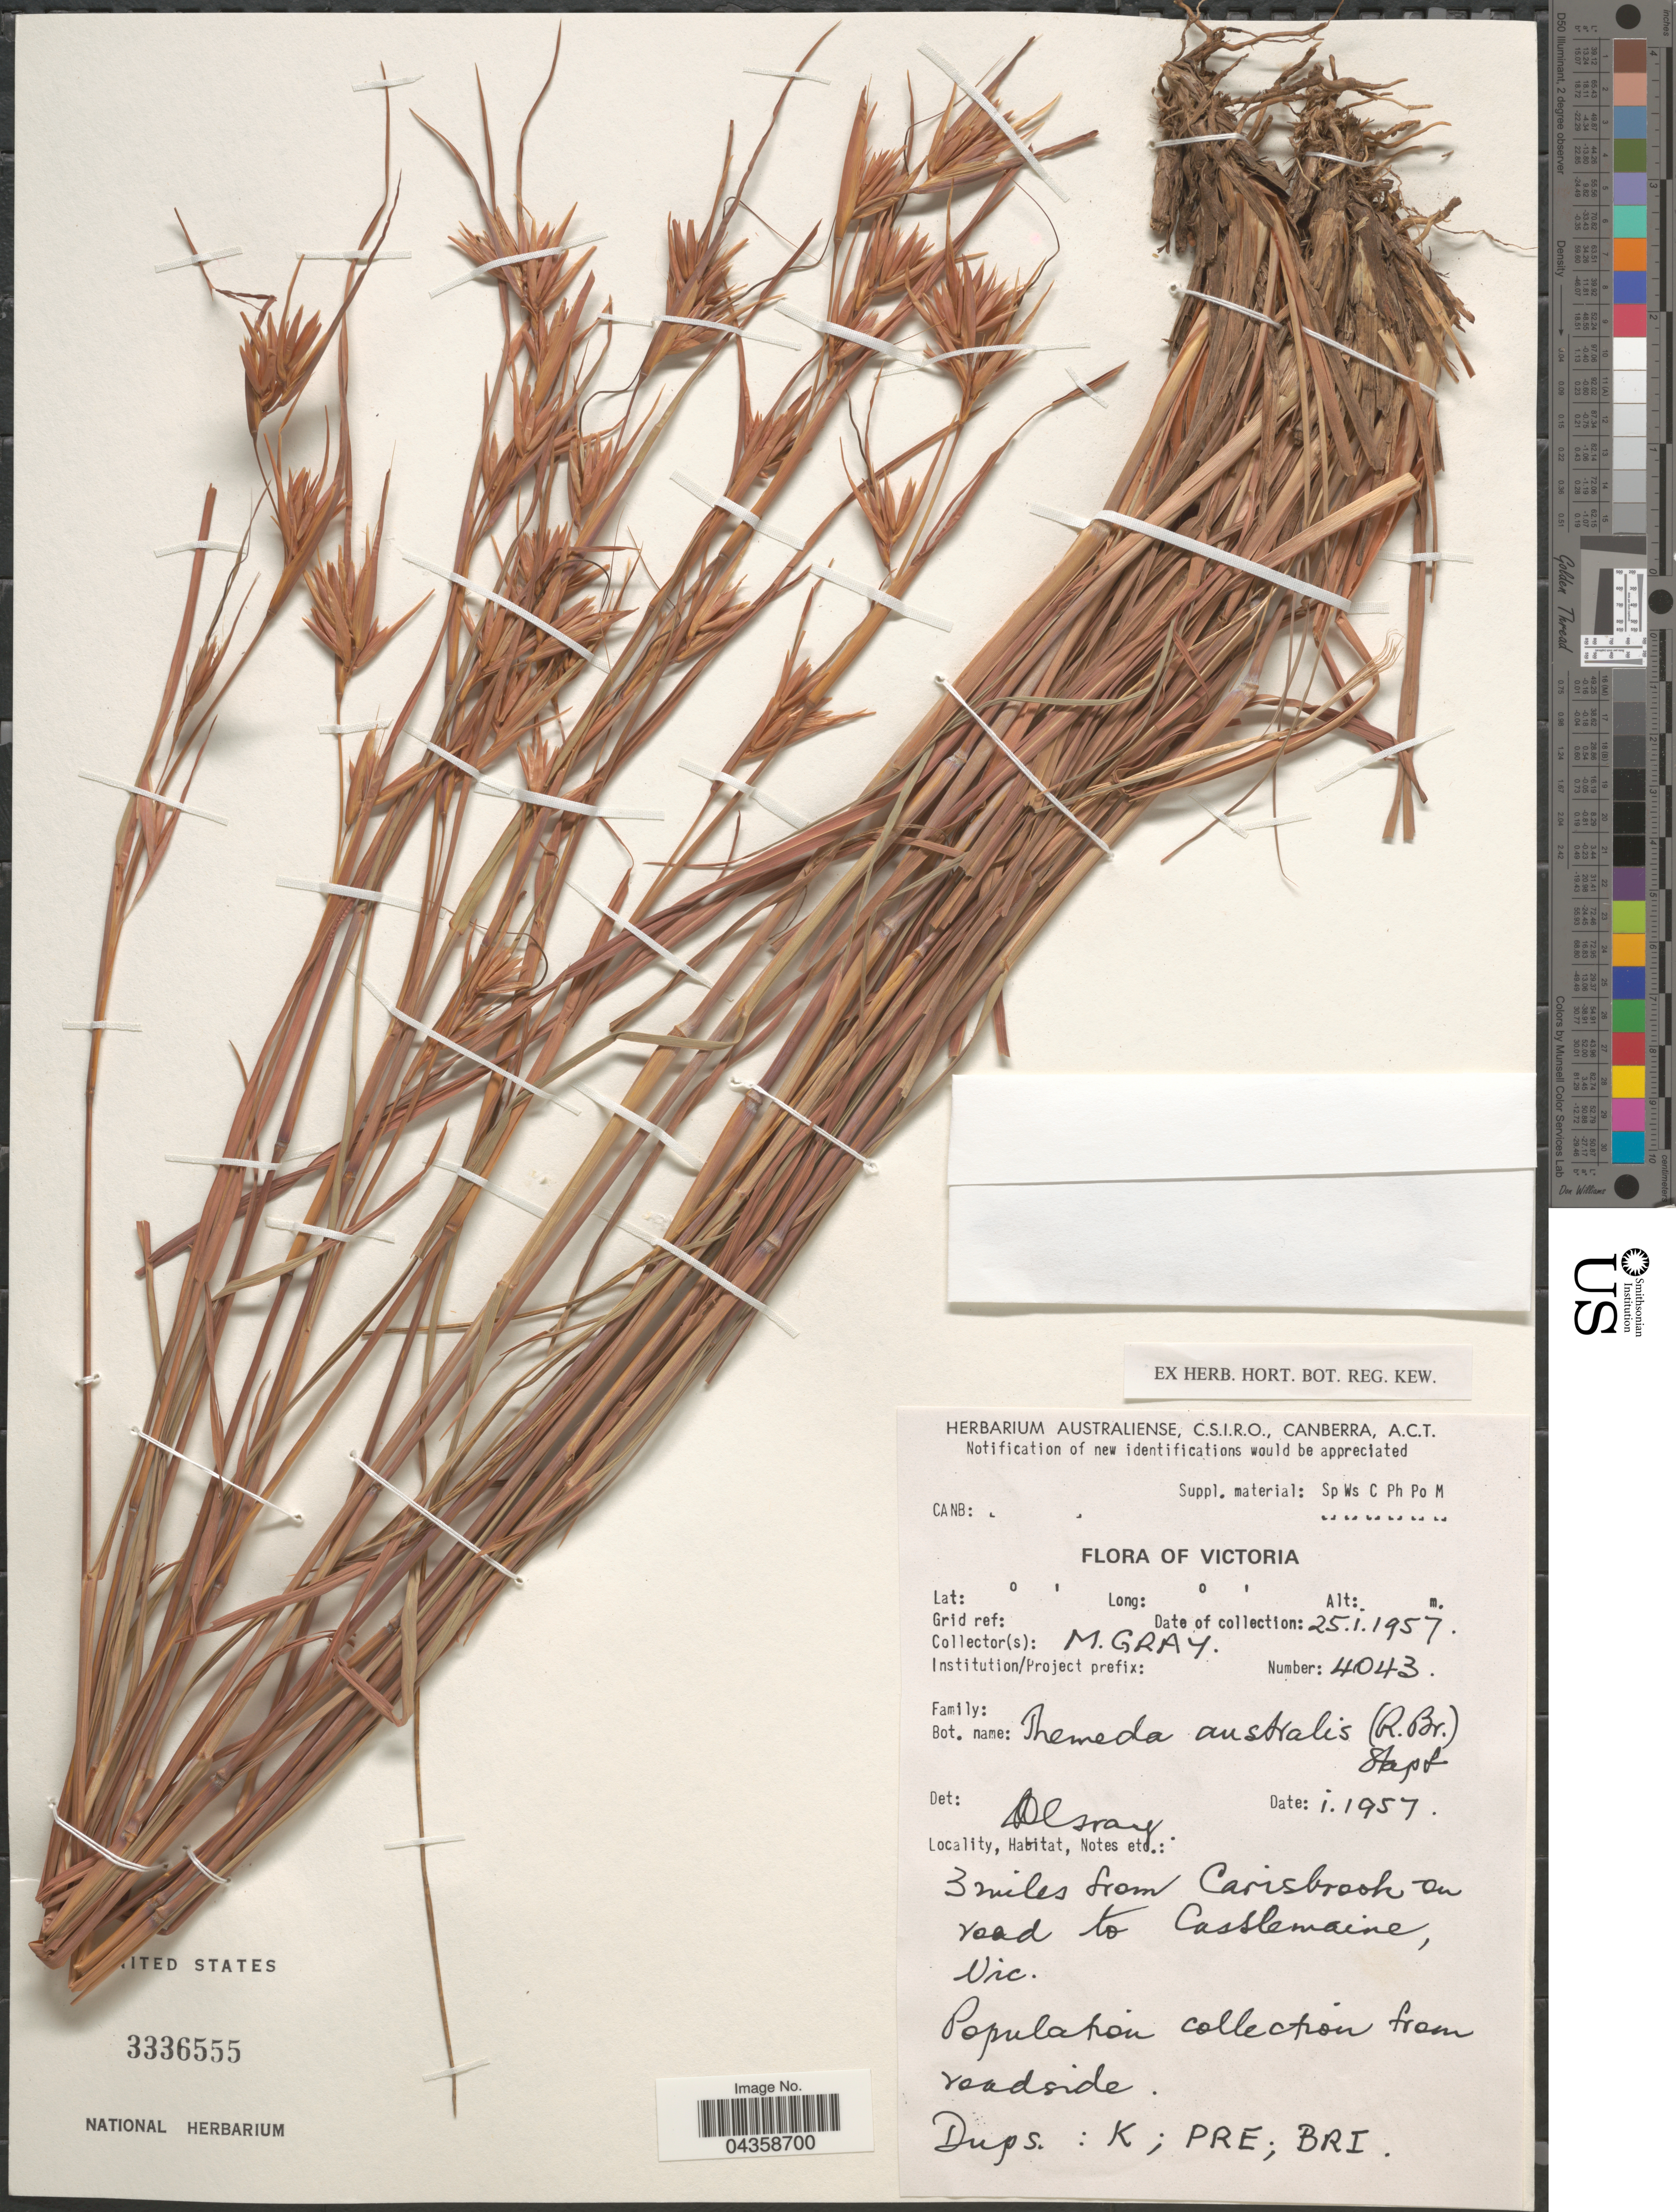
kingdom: Plantae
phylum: Tracheophyta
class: Liliopsida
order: Poales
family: Poaceae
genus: Themeda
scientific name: Themeda triandra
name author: Forssk.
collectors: M. Gray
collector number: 4043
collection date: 1957-01-25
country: Australia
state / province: Victoria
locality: Victoria. 3 miles from Carlsbrook on road to Castlemaine.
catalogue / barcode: US 3336555